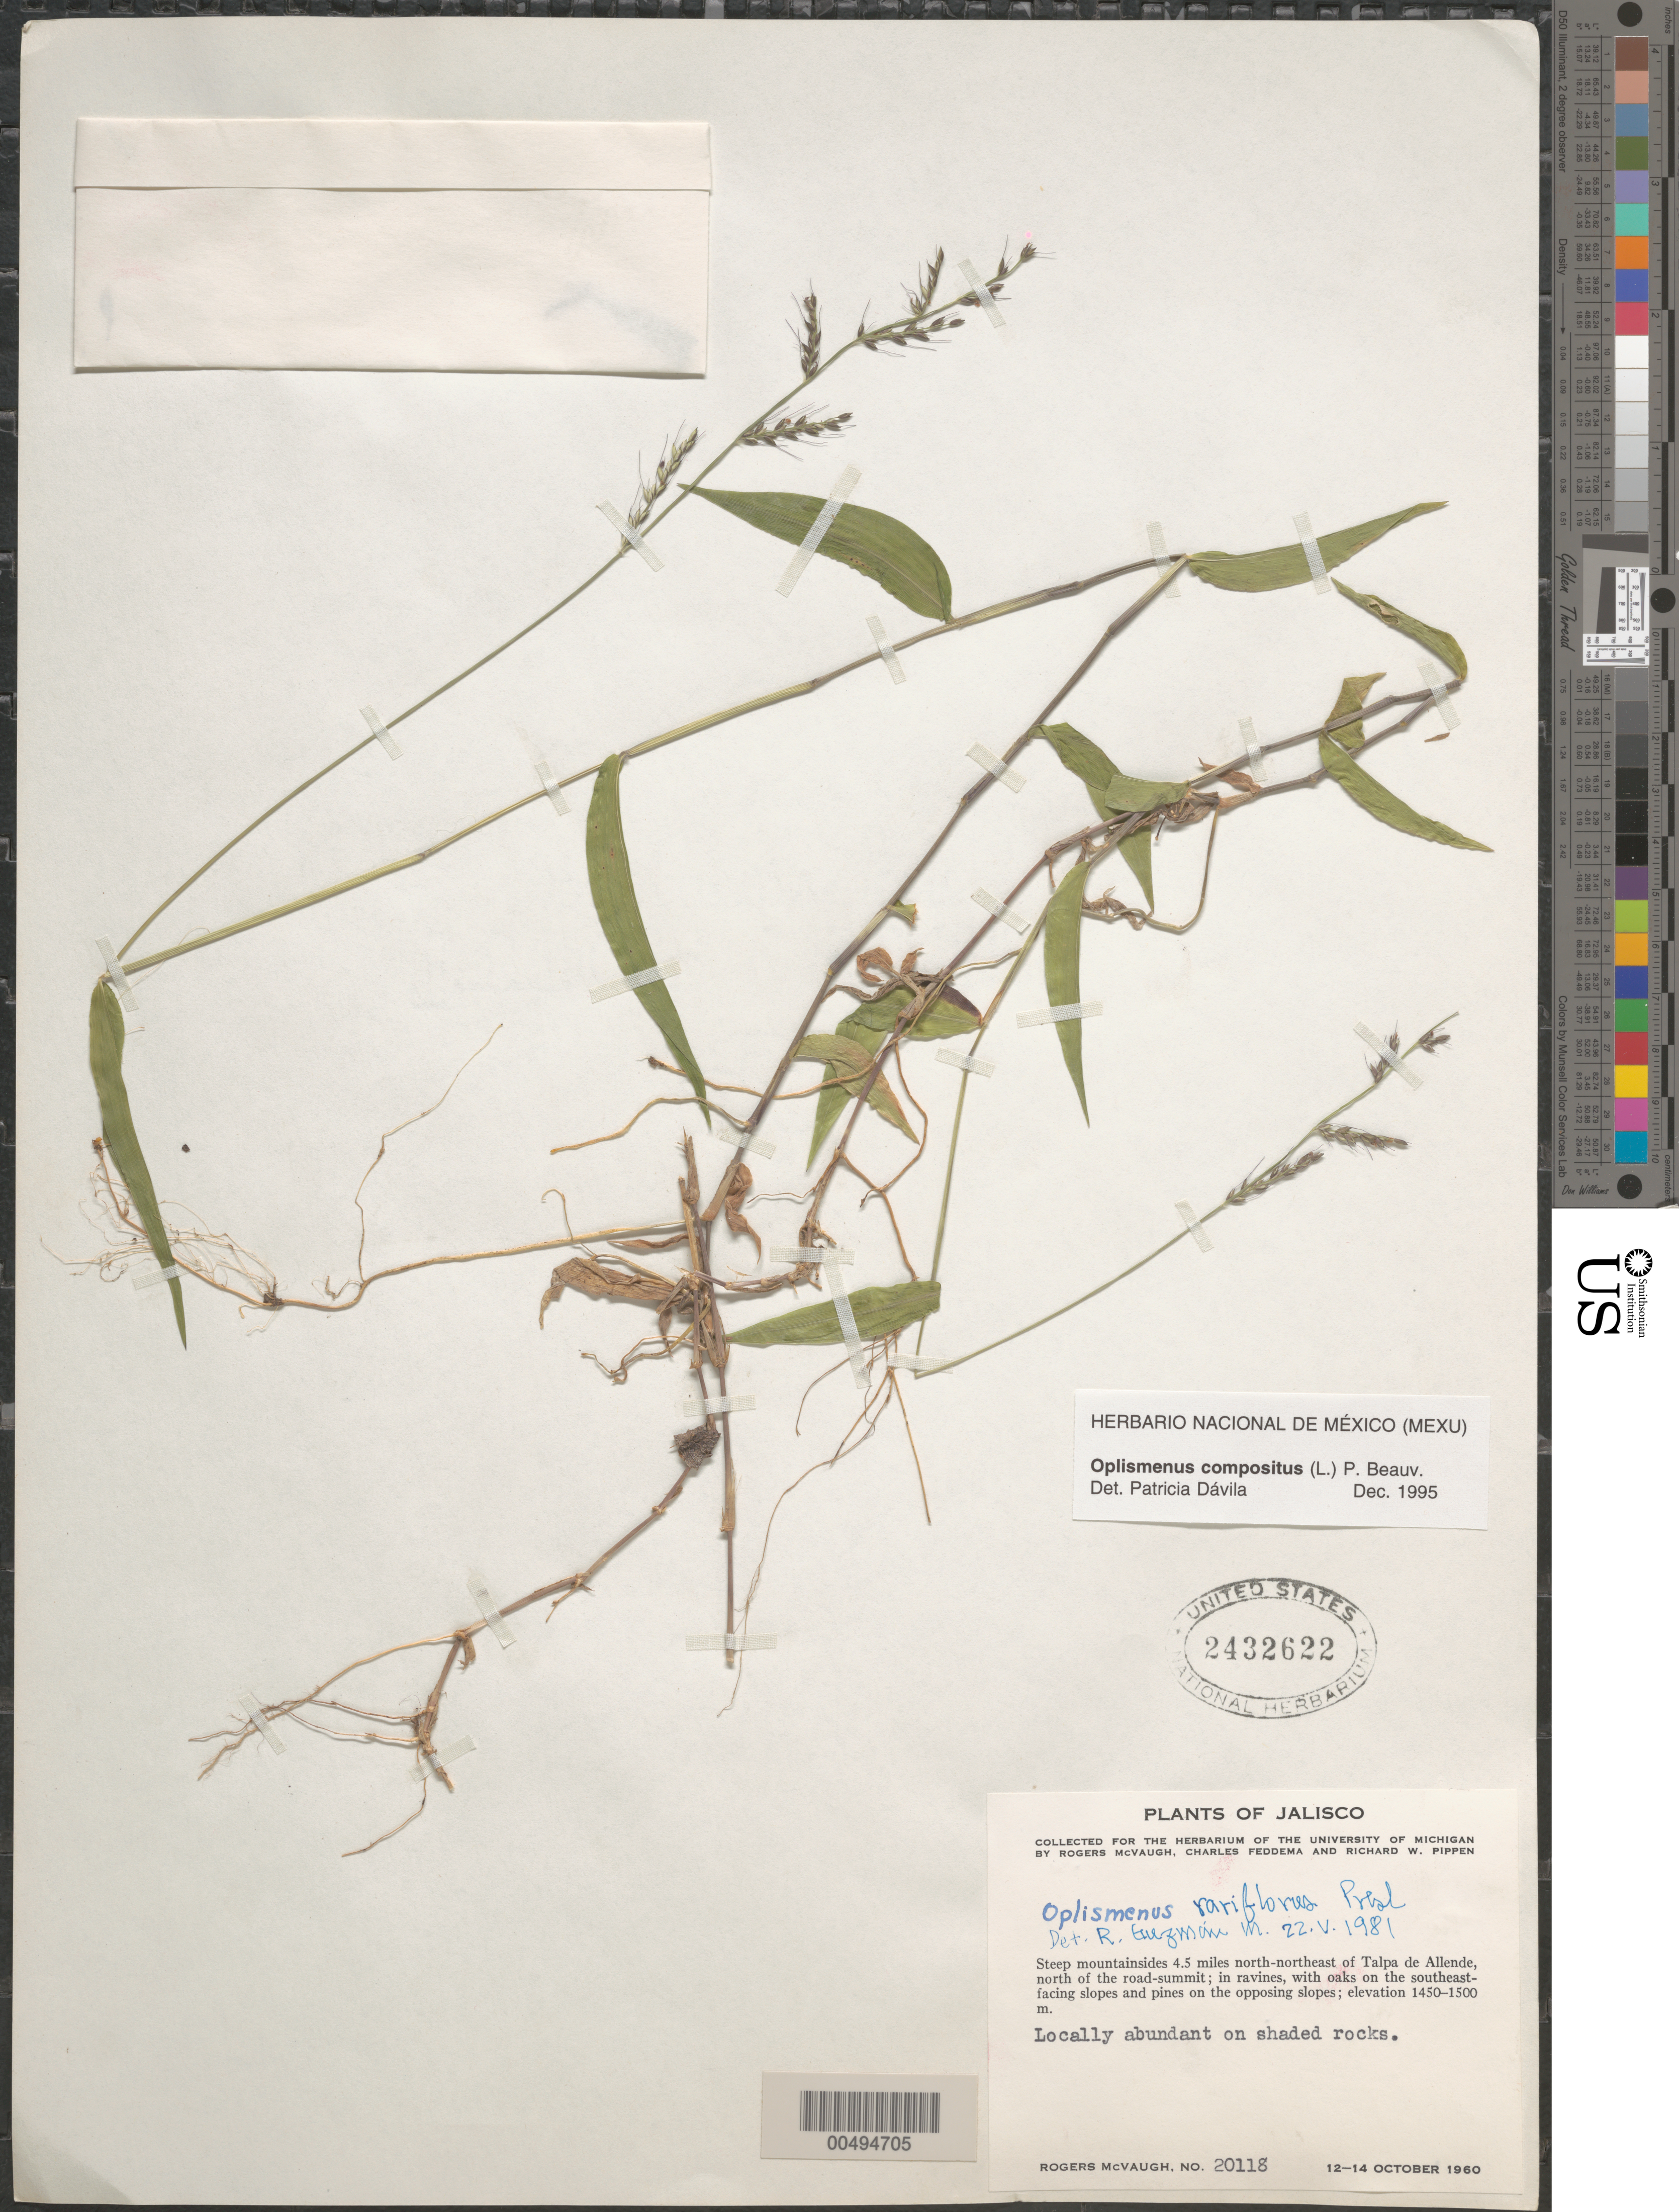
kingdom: Plantae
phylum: Tracheophyta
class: Liliopsida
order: Poales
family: Poaceae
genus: Oplismenus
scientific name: Oplismenus compositus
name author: (L.) P. Beauv.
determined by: Dávila, P. D.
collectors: R. McVaugh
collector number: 20118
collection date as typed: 12 Oct 1960 to 14 Oct 1960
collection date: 1960-10-12/1960-10-14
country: Mexico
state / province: Jalisco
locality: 4.5 mi NNE of Talpa de Allende, N of the road-summit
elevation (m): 1450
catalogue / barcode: US 2432622